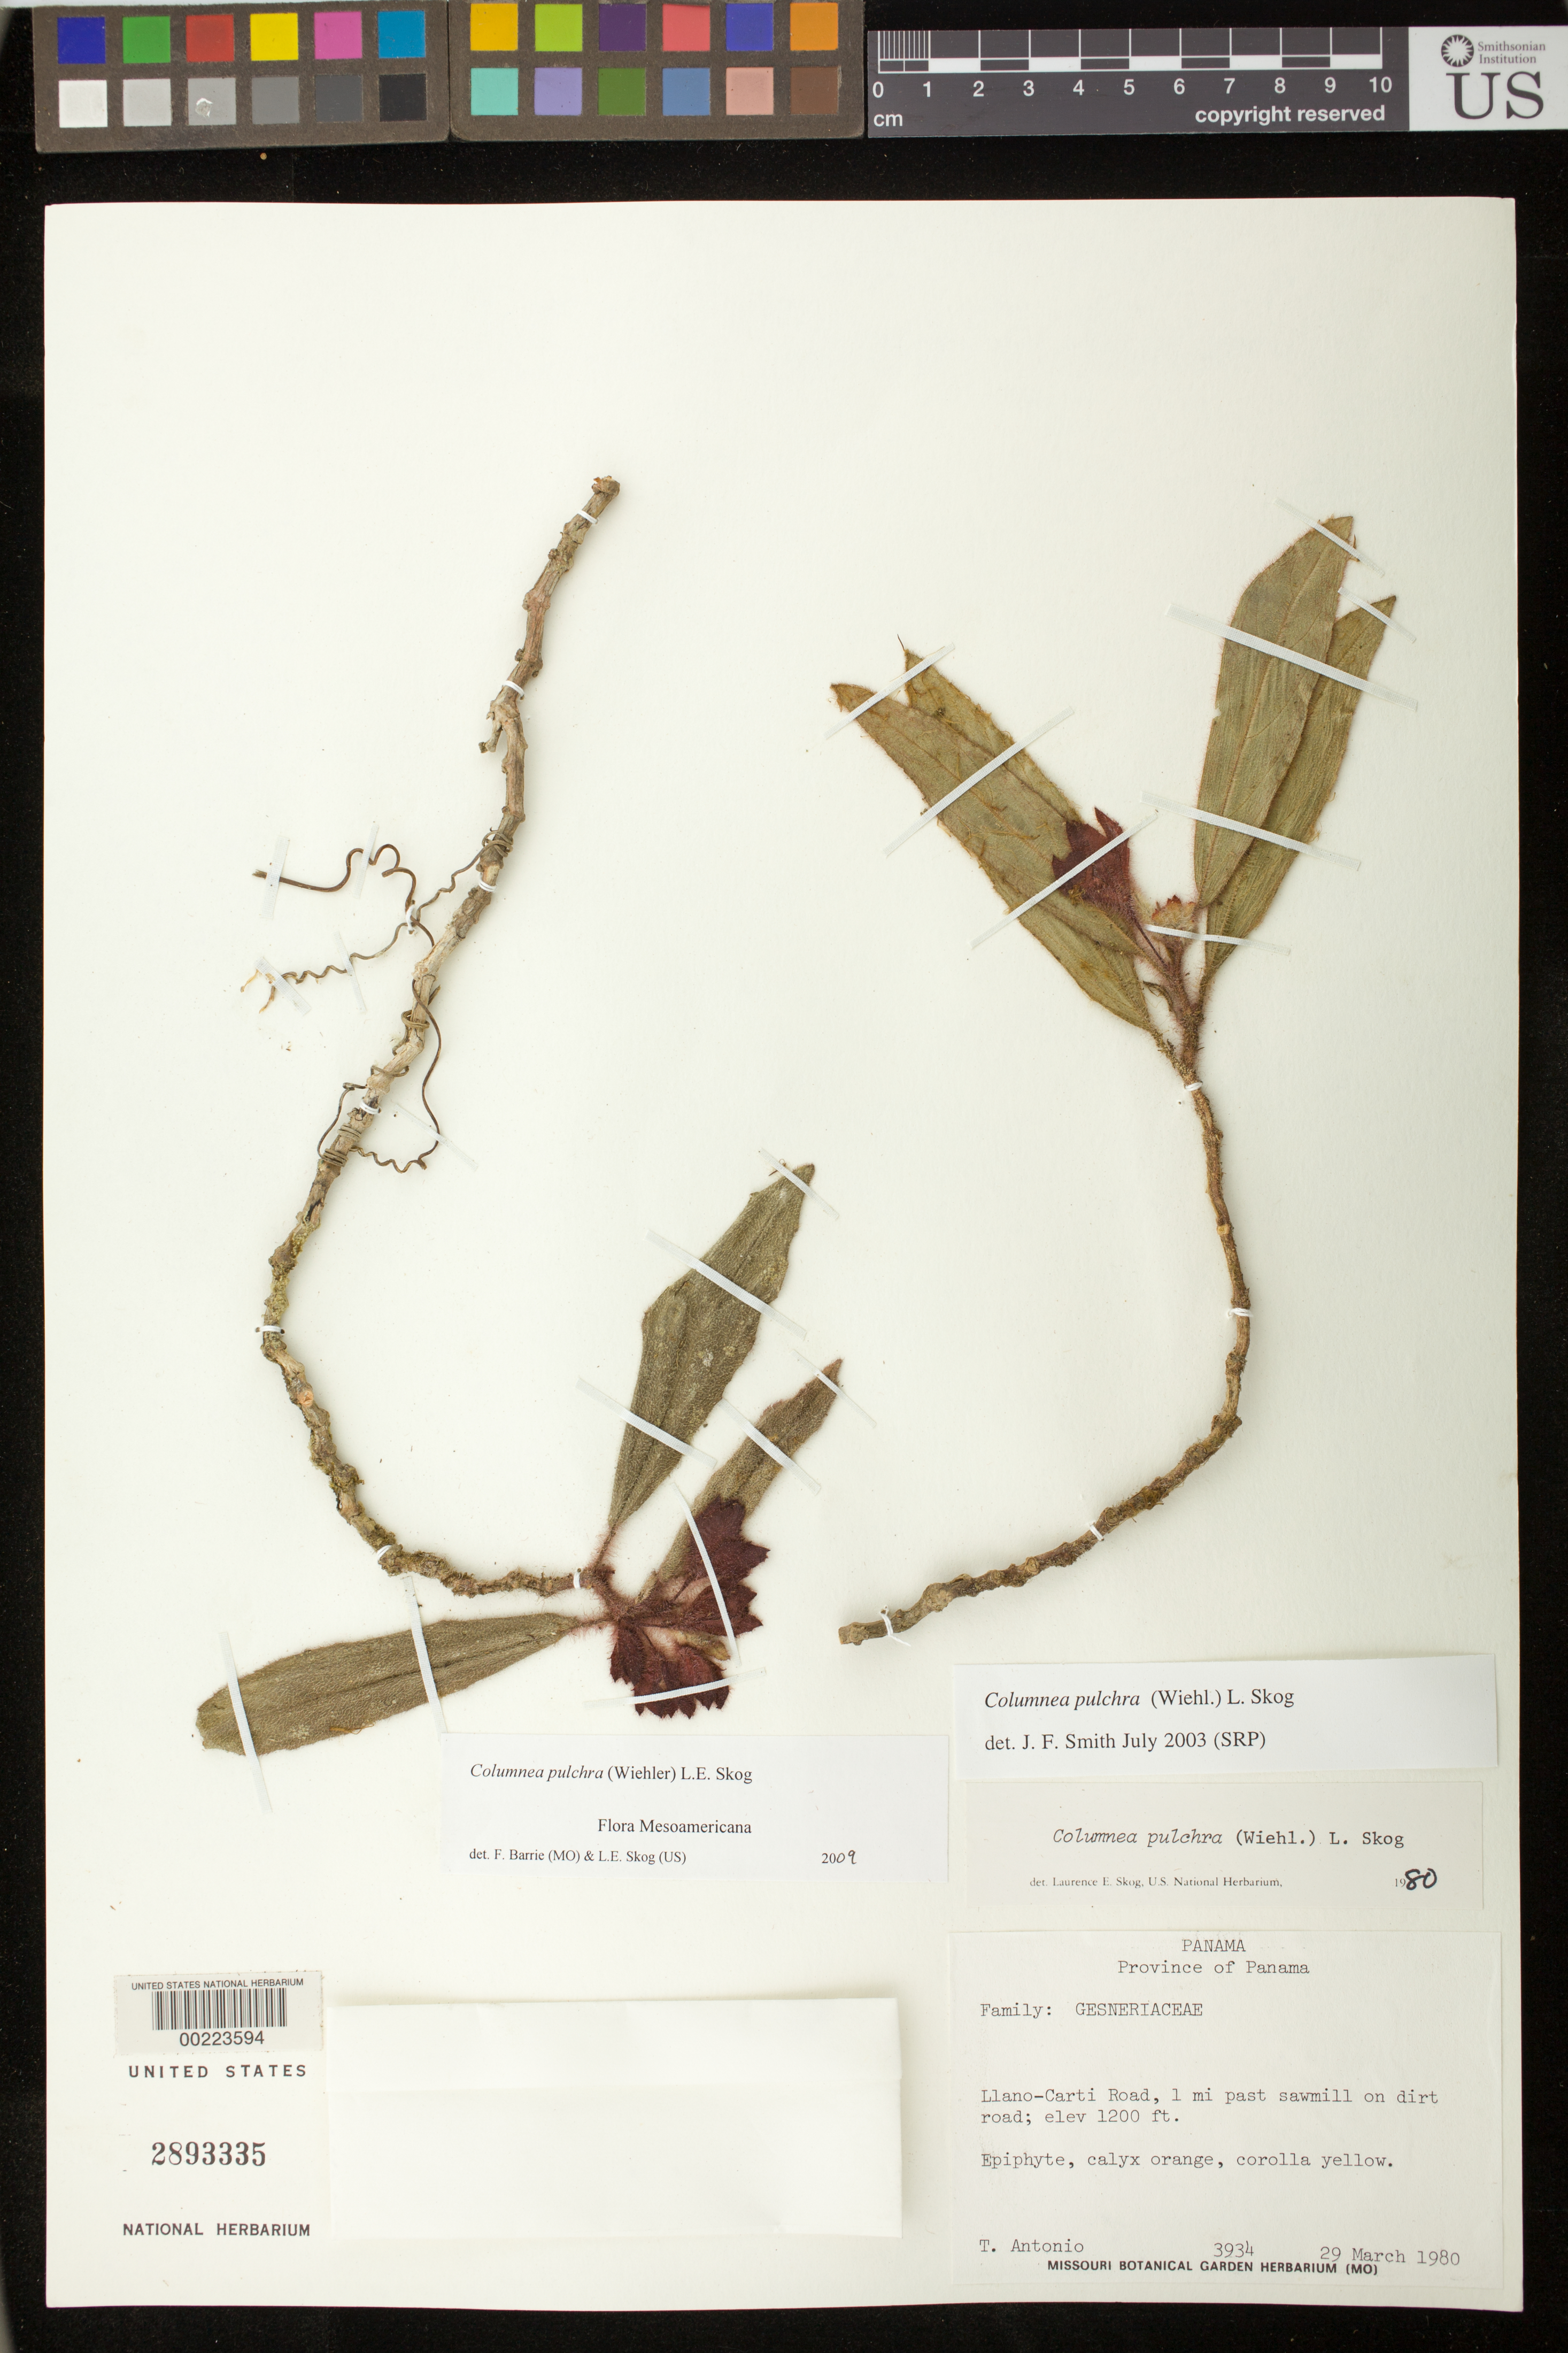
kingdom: Plantae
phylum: Tracheophyta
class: Magnoliopsida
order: Lamiales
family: Gesneriaceae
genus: Columnea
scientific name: Columnea pulchra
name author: (Wiehler) L.E. Skog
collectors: T. Antonio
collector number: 3934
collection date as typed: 29 Mar 1980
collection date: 1980-03-29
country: Panama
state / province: Panamá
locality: Llano-Carti road, 1 mi past sawmill on dirt road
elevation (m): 366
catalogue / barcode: US 2893335